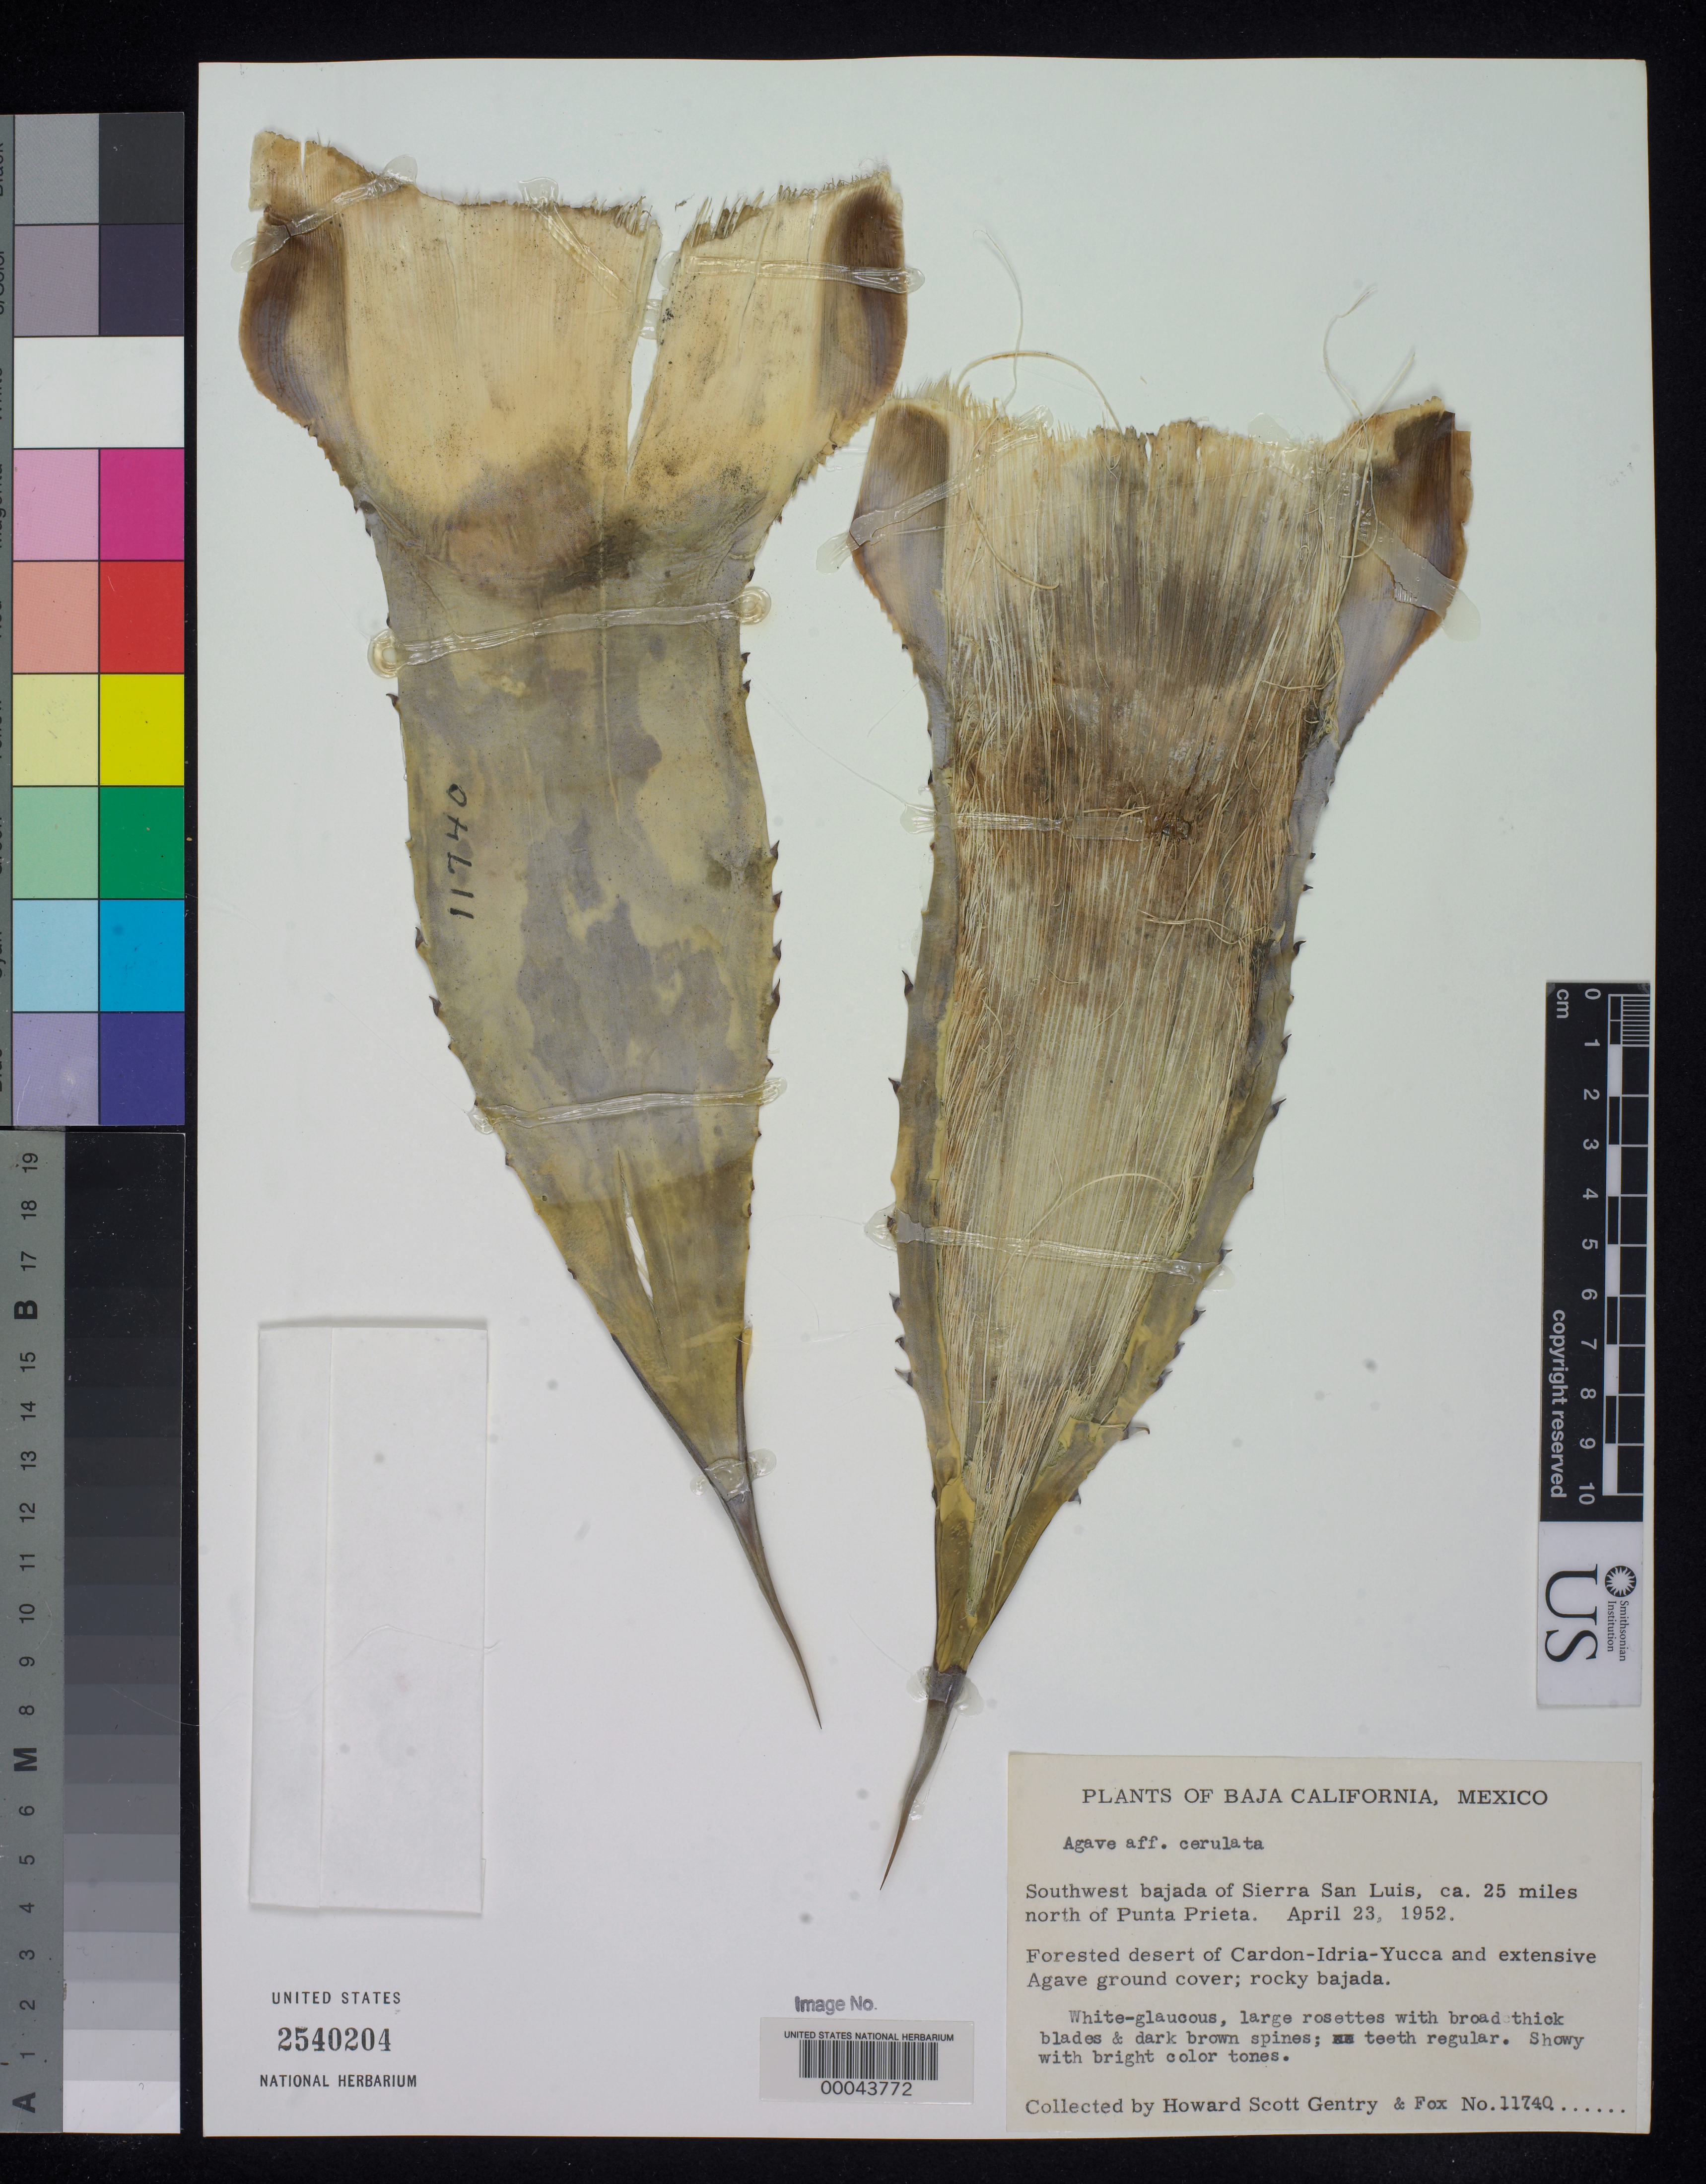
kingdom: Plantae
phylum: Tracheophyta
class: Liliopsida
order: Asparagales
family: Asparagaceae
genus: Agave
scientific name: Agave cerulata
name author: Trel.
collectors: H. S. Gentry & W. B. Fox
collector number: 11740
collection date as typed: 23 Apr 1952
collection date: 1952-04-23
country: Mexico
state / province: Baja California Norte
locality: SW bajada of Sierra San Luis, ca 25 mi N of Punta Prieta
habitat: Forested desert; rocky bajada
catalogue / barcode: US 2540204